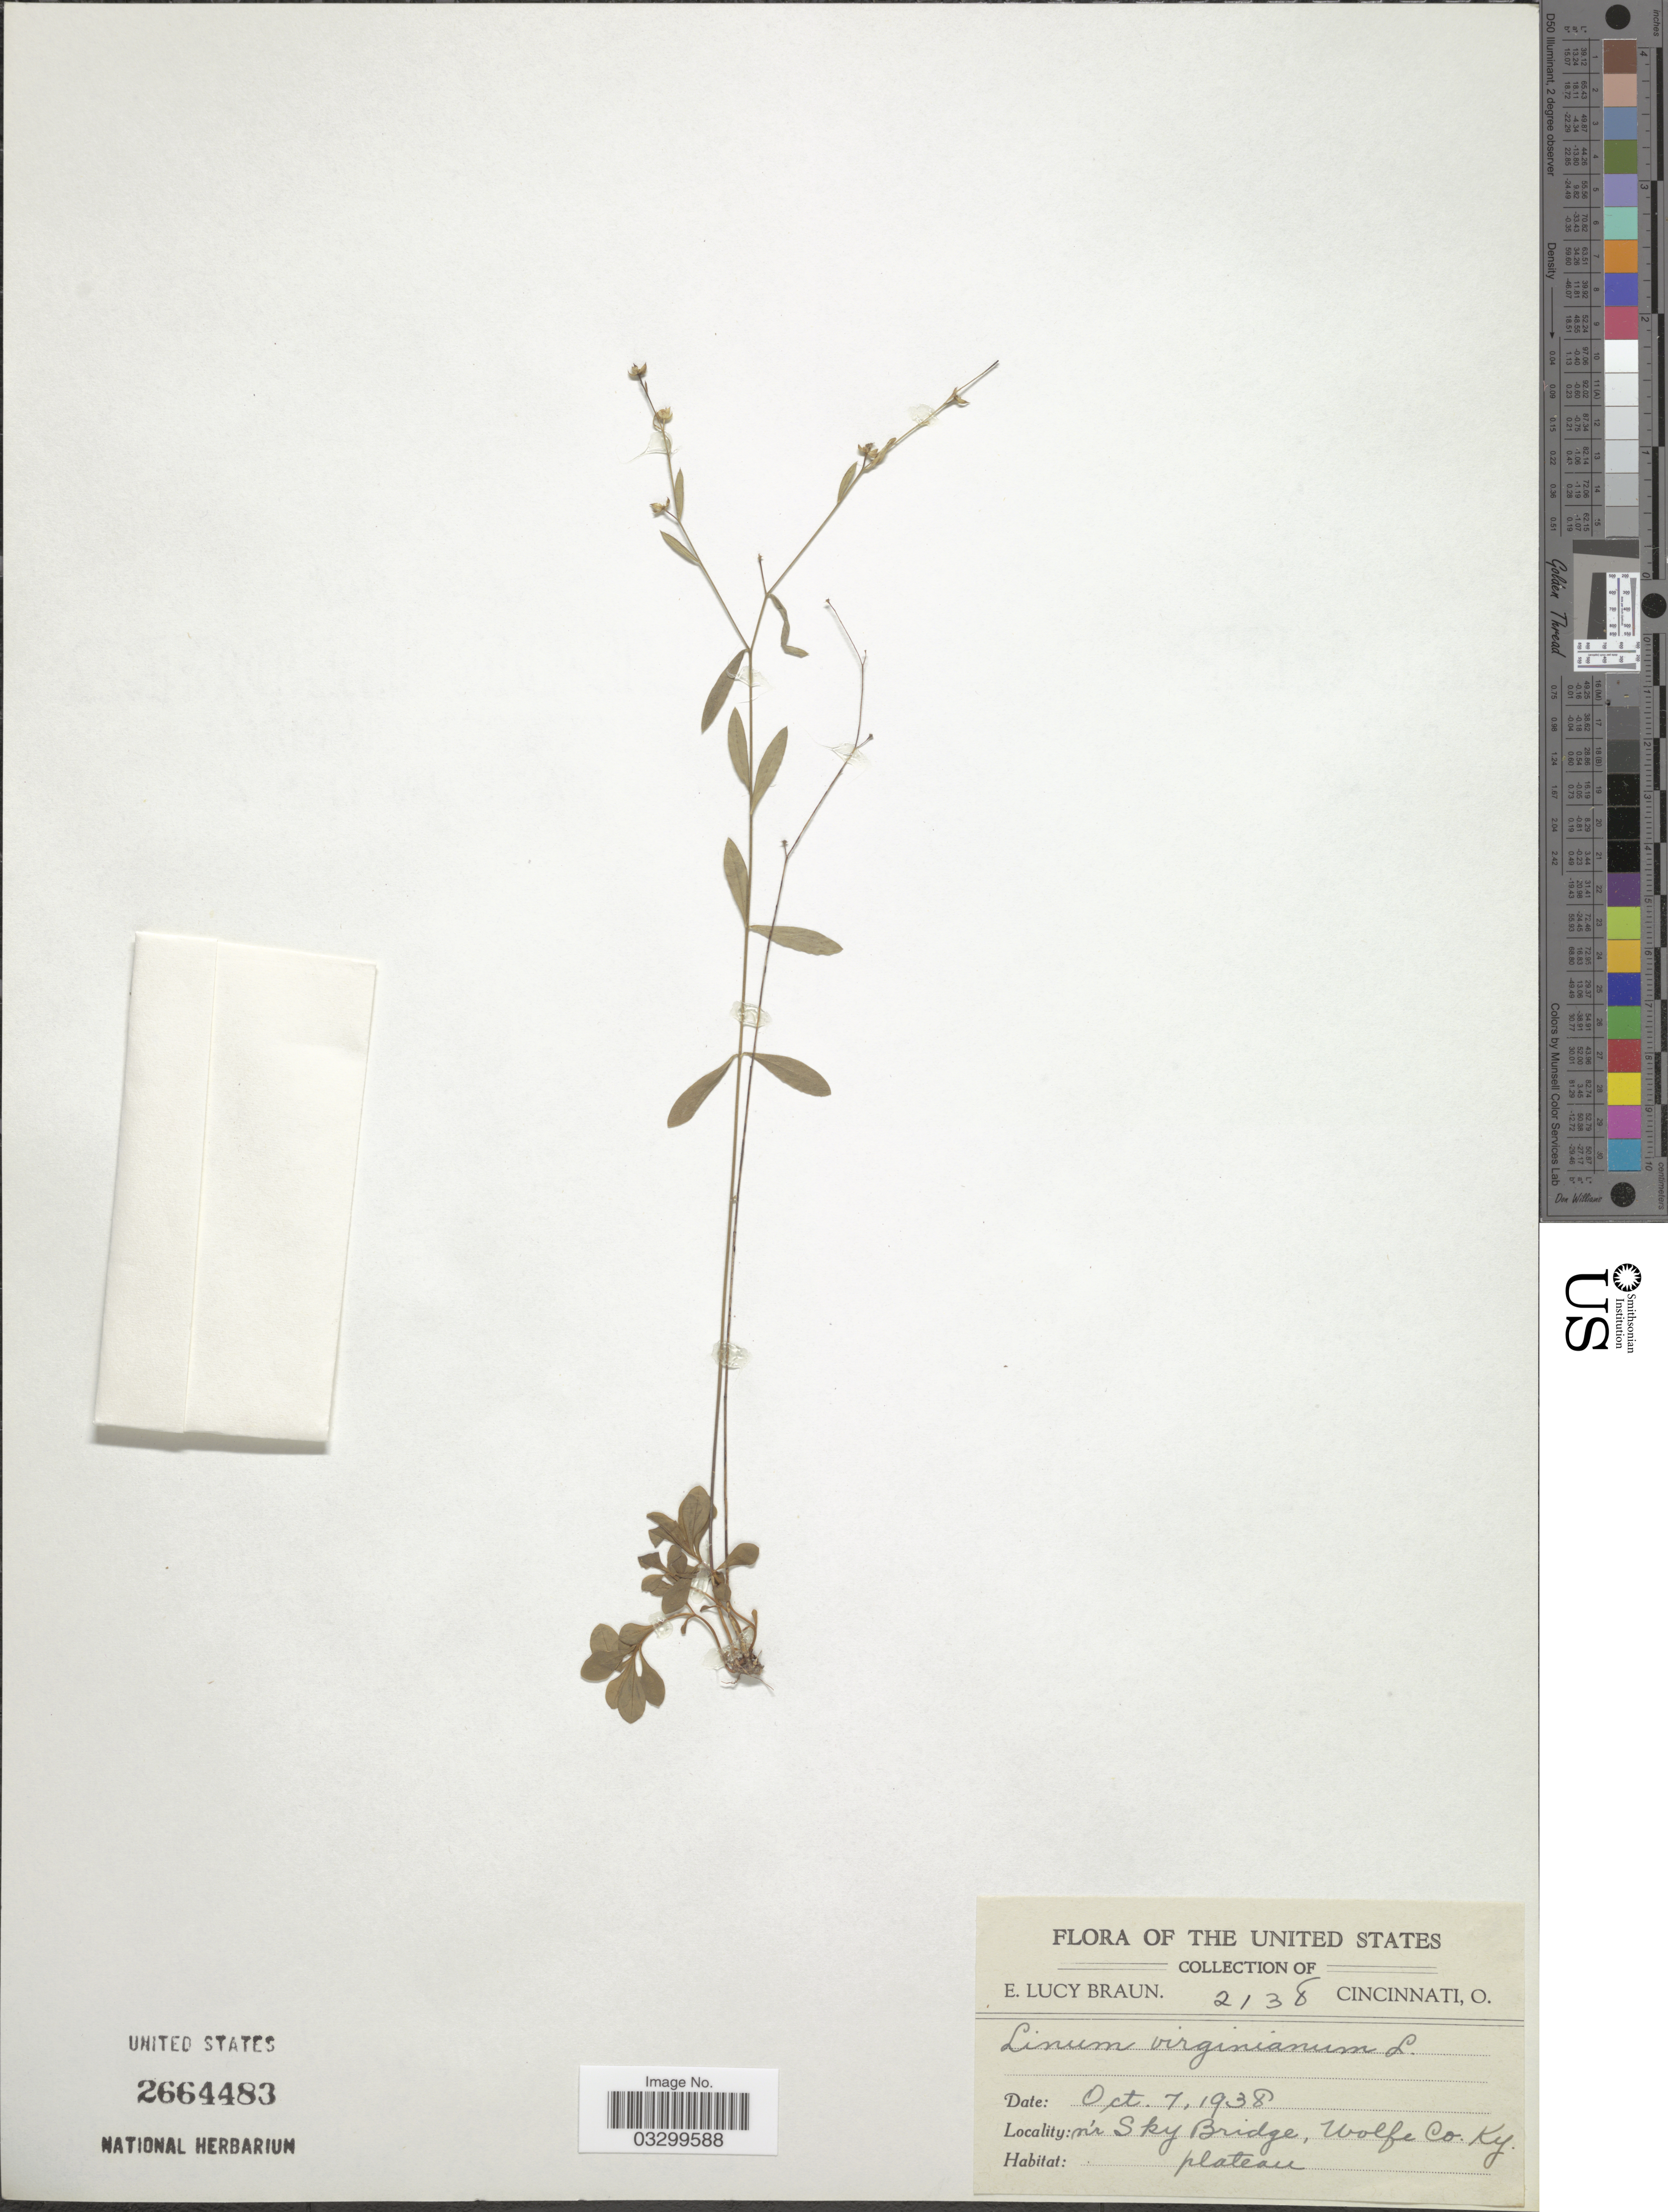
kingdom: Plantae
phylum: Tracheophyta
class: Magnoliopsida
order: Malpighiales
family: Linaceae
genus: Linum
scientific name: Linum virginianum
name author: L.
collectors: E. L. Braun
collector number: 2138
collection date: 1938-10-07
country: United States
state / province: Kentucky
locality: Nr Sky Bridge, Wolfe Co.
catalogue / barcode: US 2664483